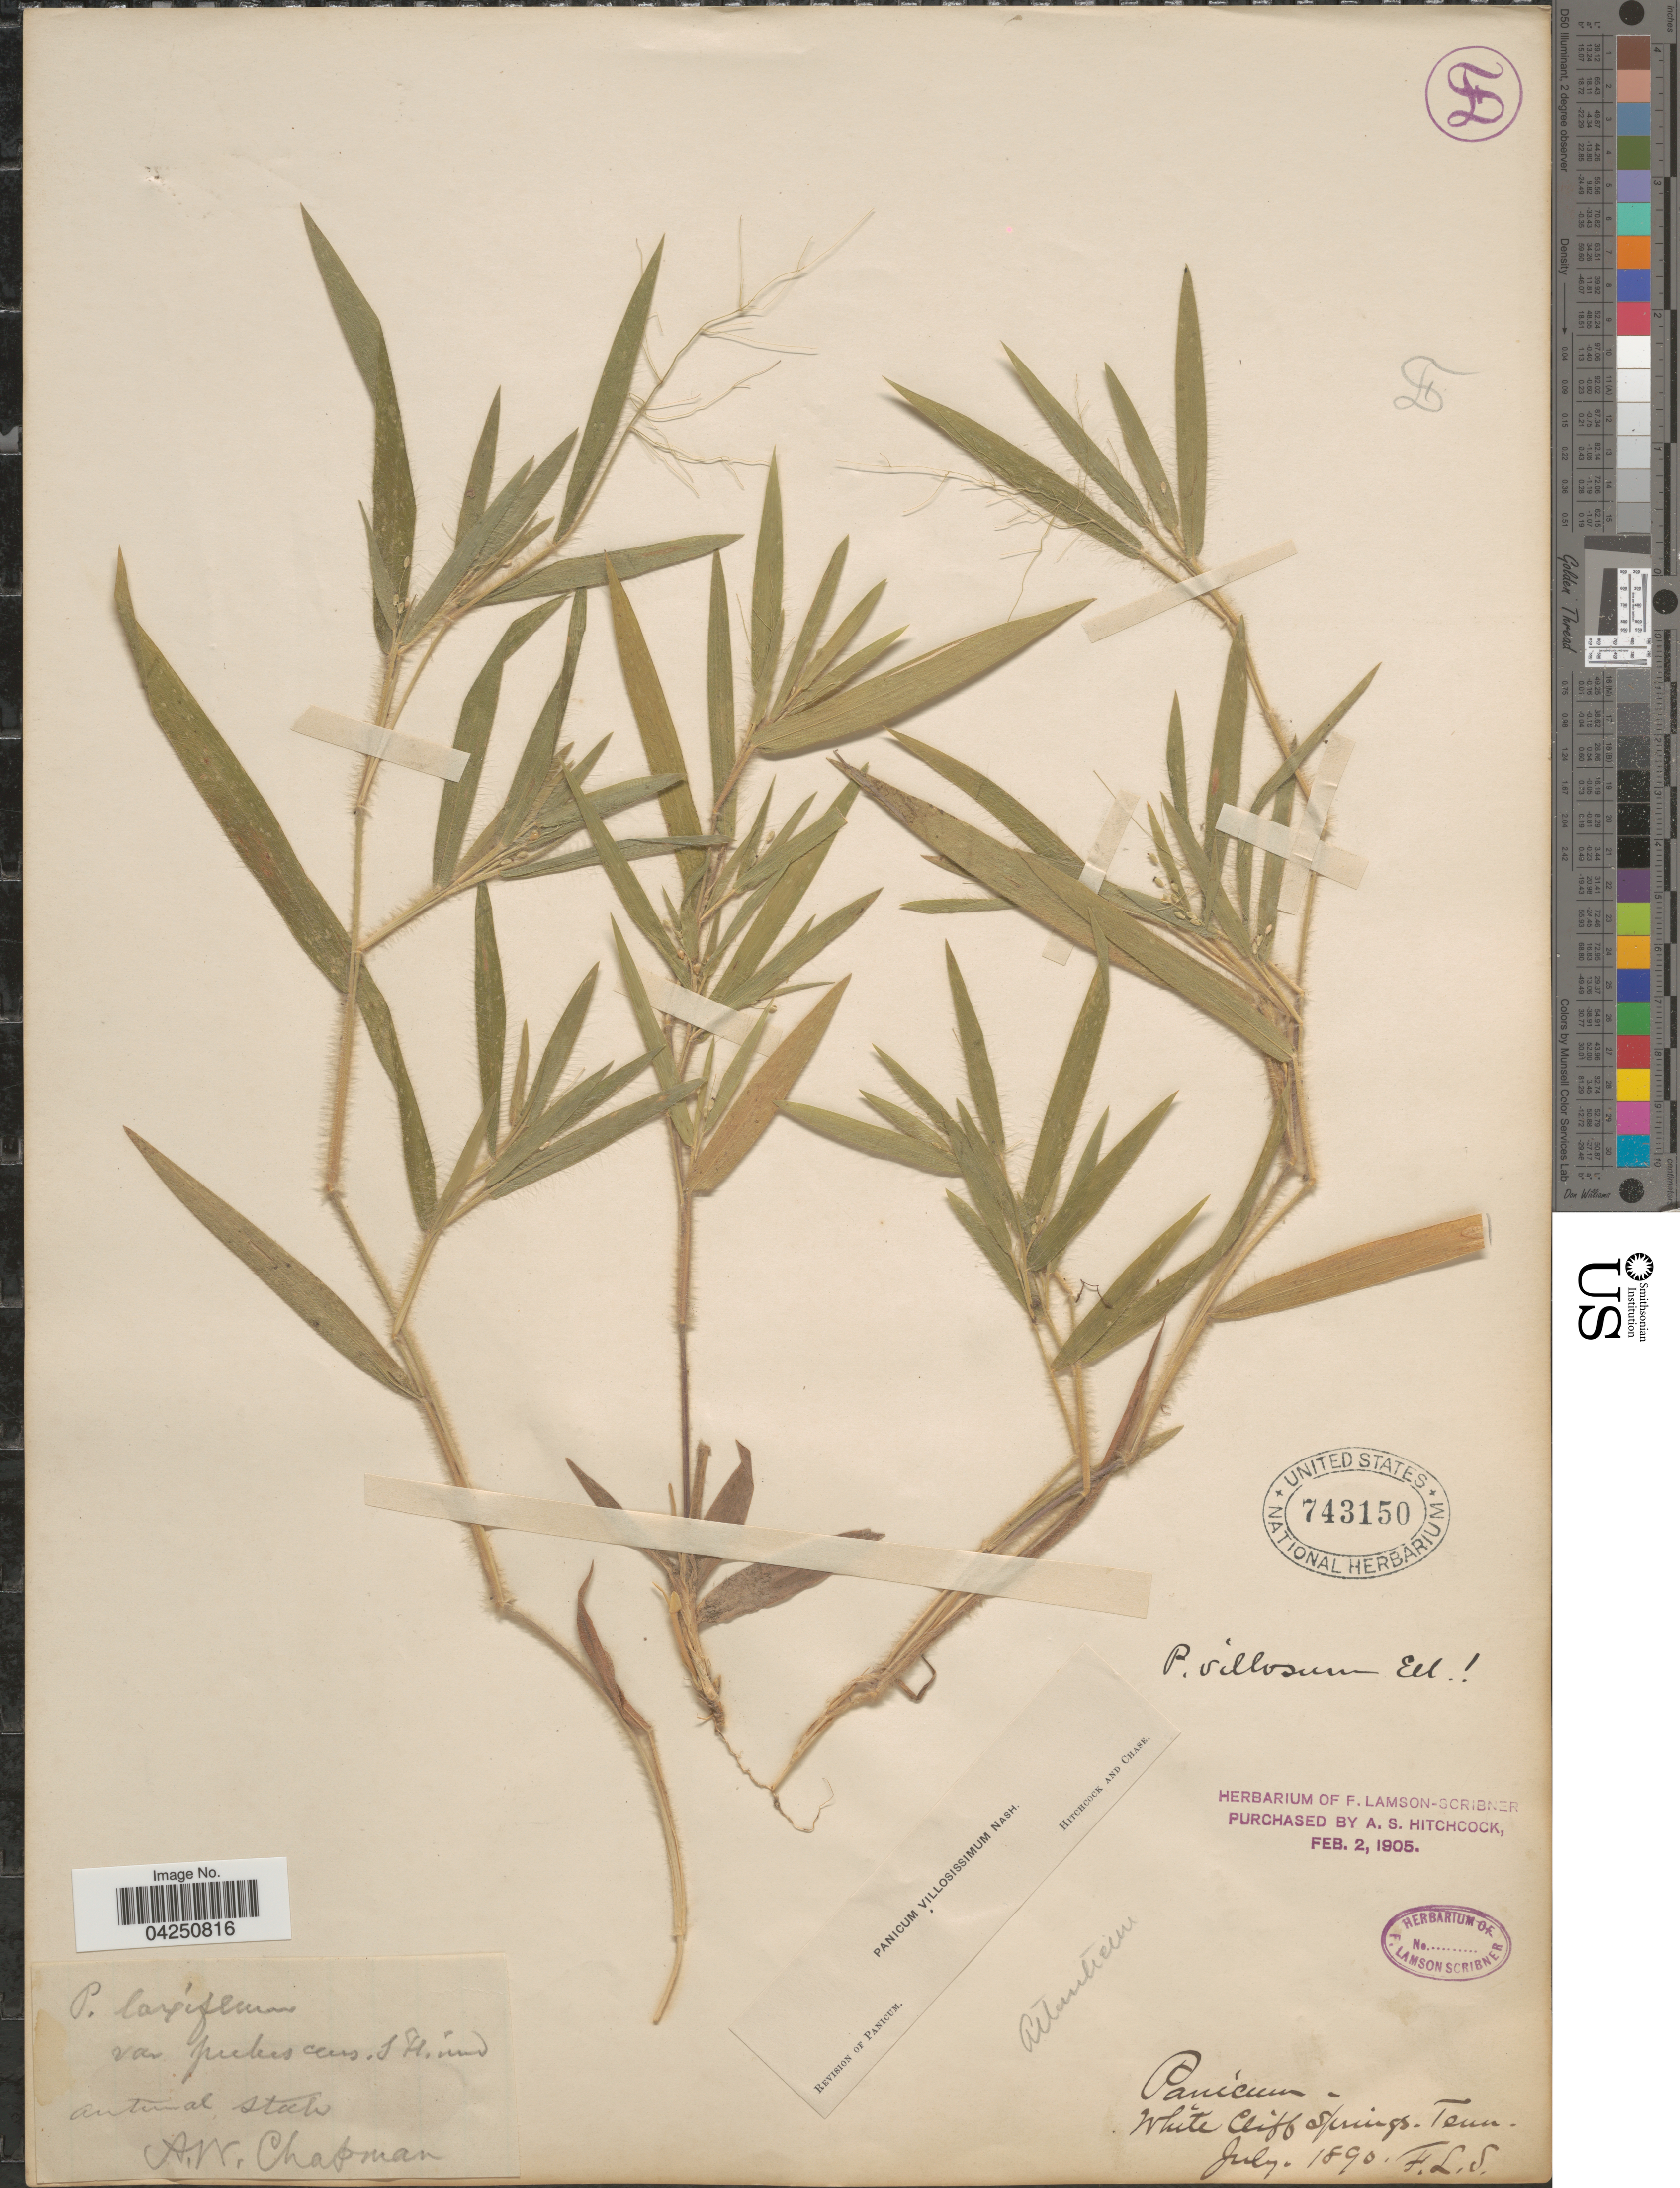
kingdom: Plantae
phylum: Tracheophyta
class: Liliopsida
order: Poales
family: Poaceae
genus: Dichanthelium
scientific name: Dichanthelium acuminatum var. acuminatum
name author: (Sw.) Gould & C.A. Clark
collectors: F. L. Scribner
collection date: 1890-07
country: United States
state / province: Tennessee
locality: Whitte Cliff Springs.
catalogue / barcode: US 743150-2